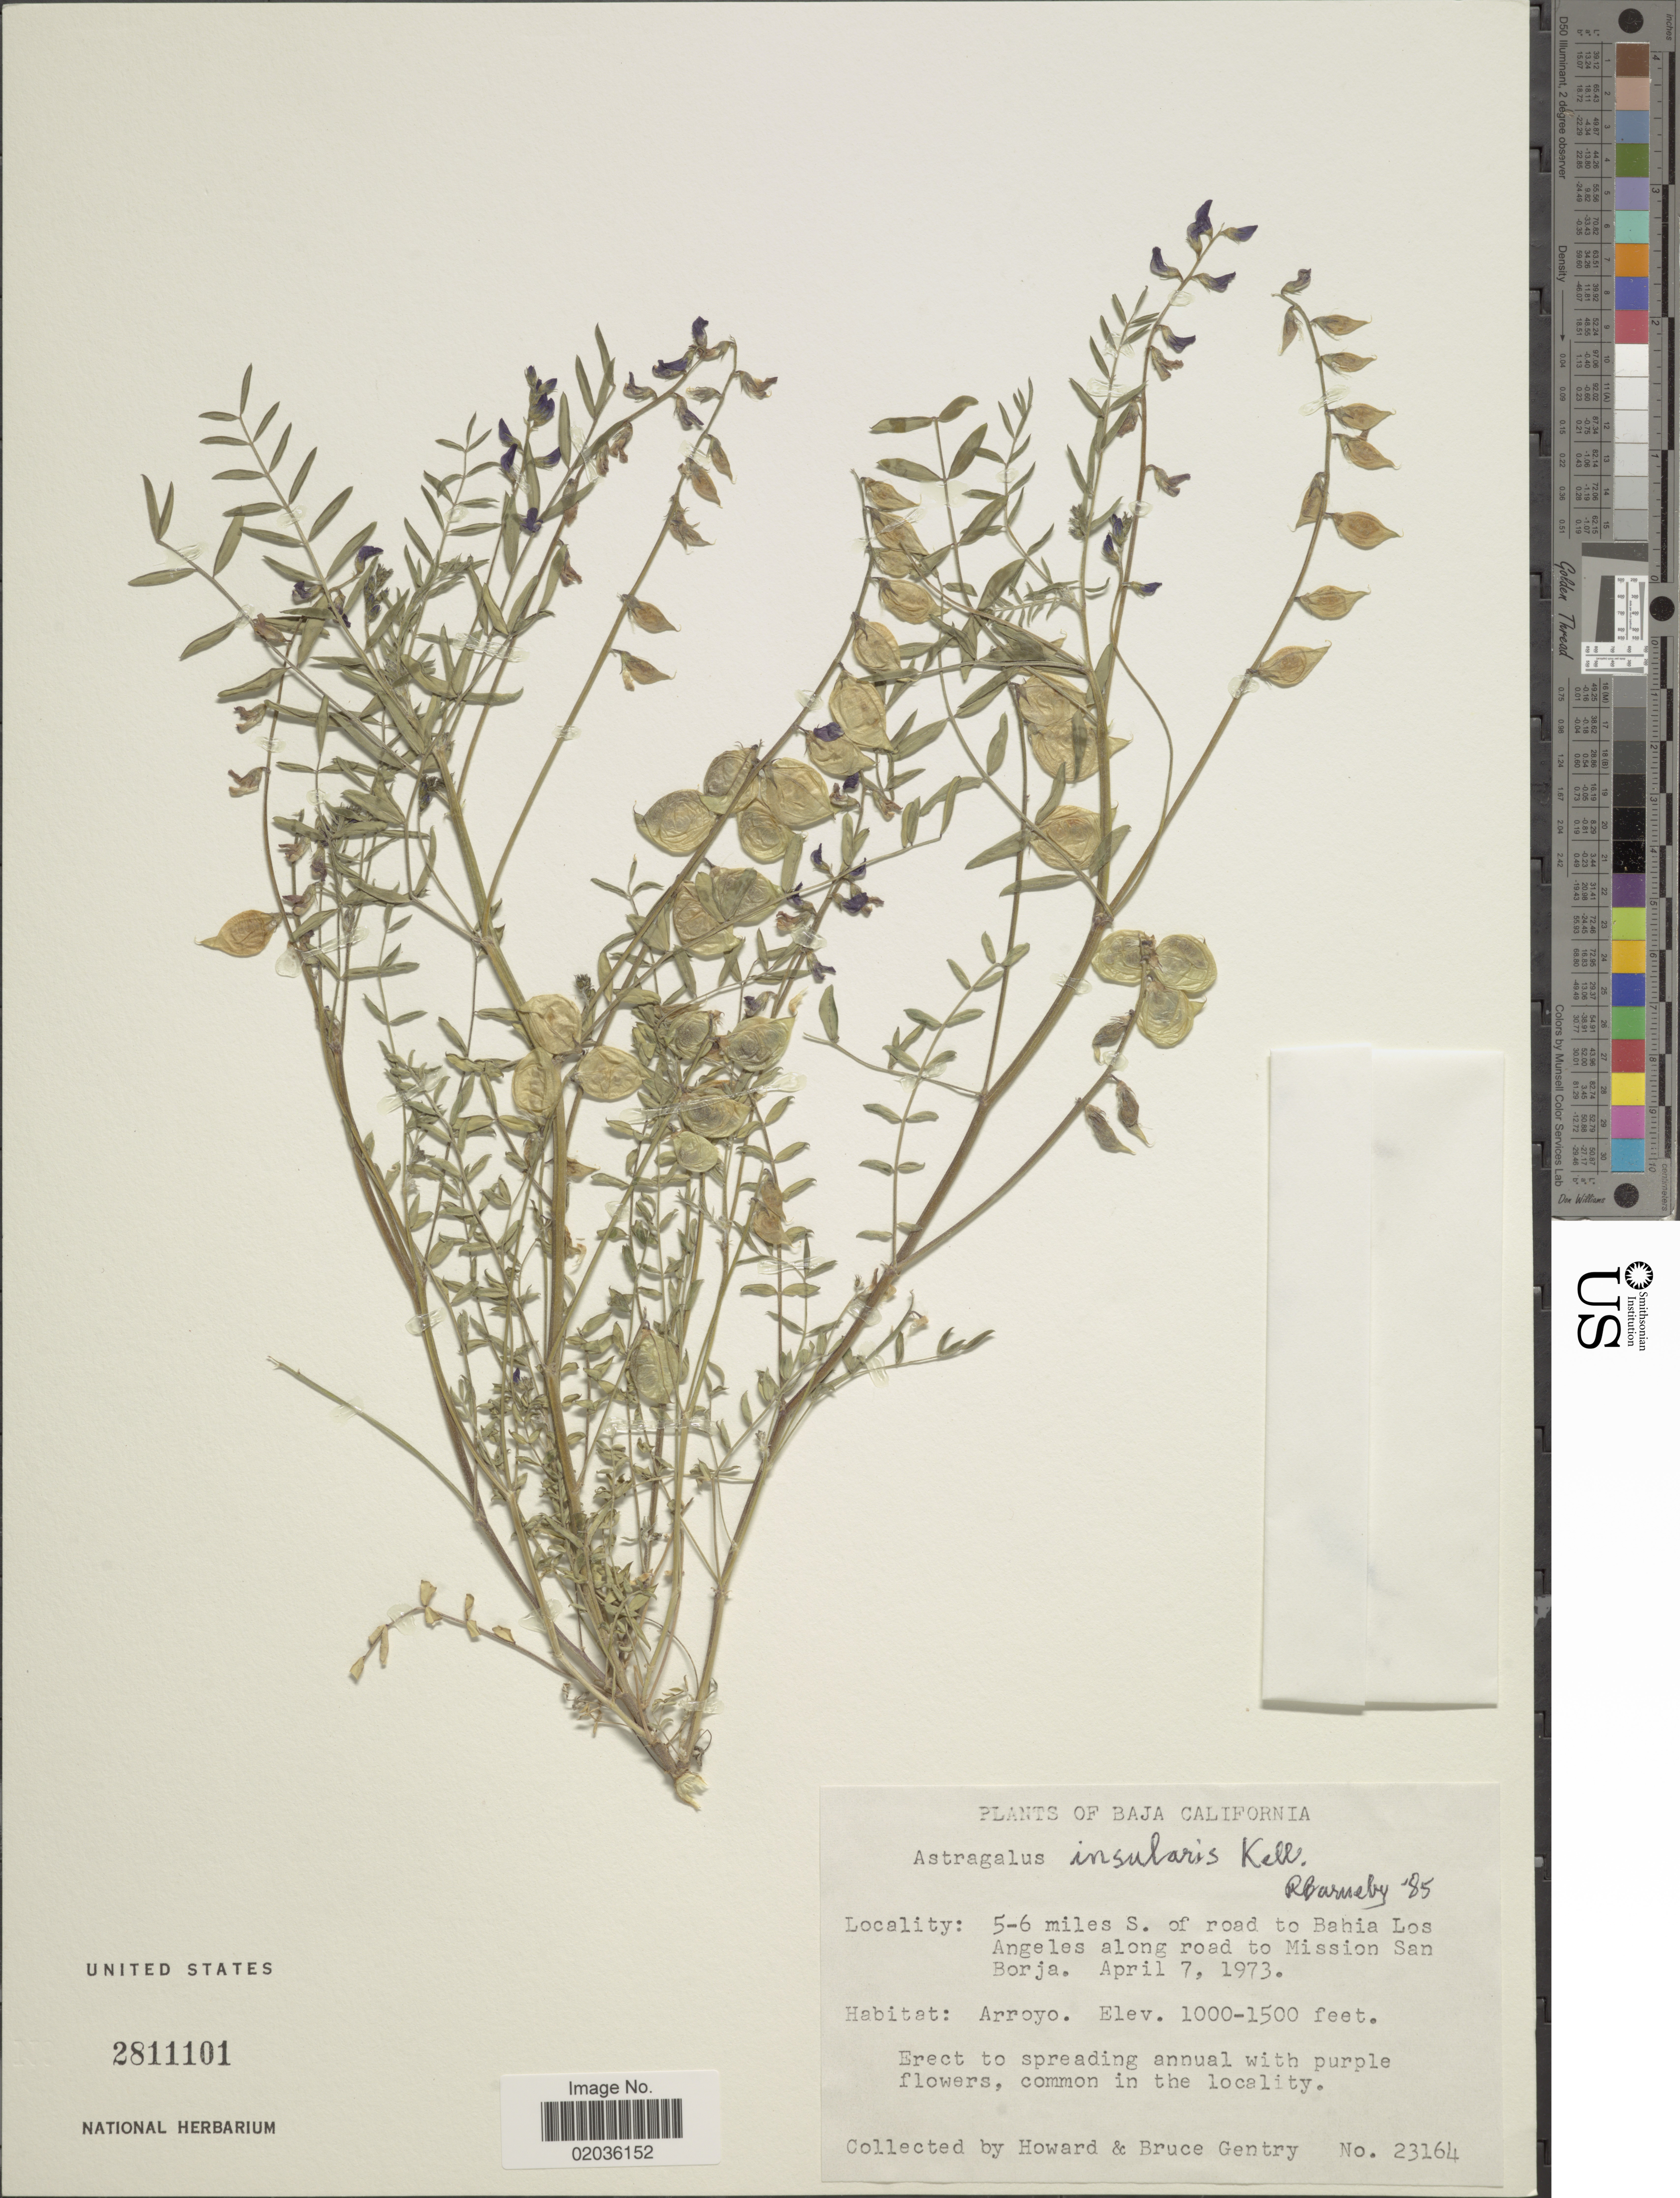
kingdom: Plantae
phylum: Tracheophyta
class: Magnoliopsida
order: Fabales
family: Fabaceae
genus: Astragalus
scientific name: Astragalus insularis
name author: Kellogg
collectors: H. S. Gentry & B. Gentry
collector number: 23164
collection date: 1973-04-07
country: Mexico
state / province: Baja California Norte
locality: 5-6 miles S of road to Bahia Los Angeles along road Mission San Borja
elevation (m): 305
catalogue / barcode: US 2811101